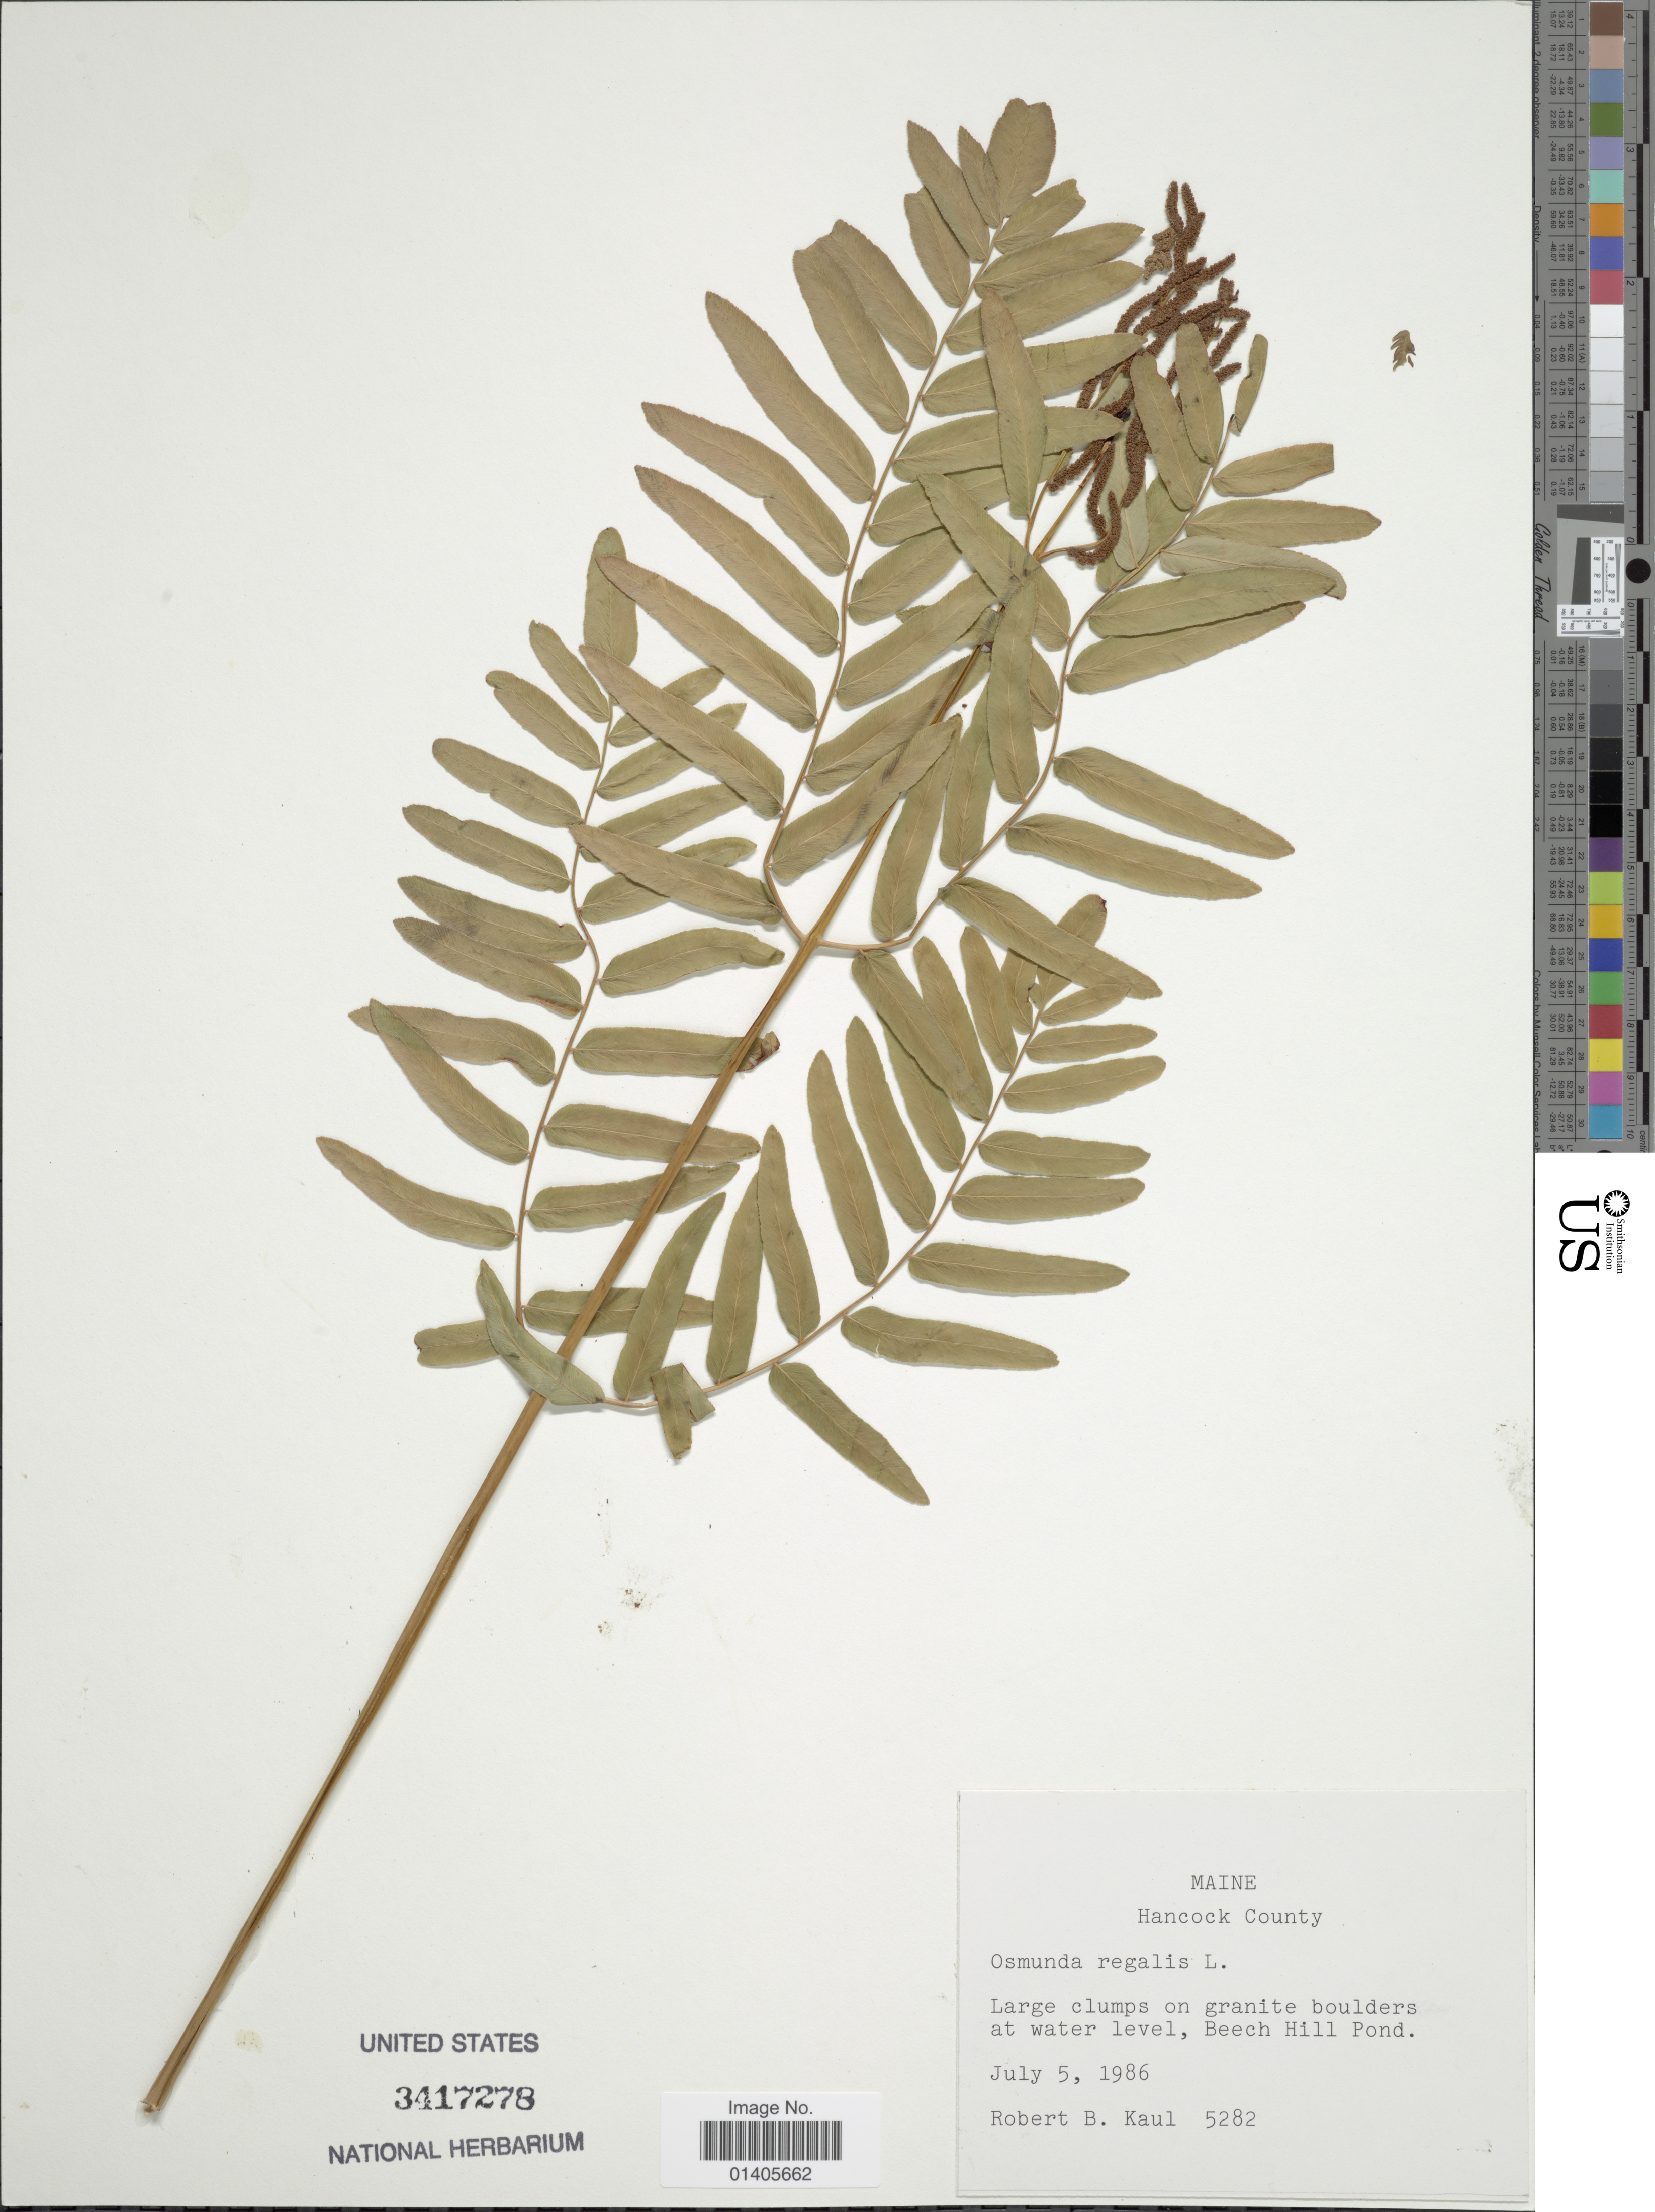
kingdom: Plantae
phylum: Tracheophyta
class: Polypodiopsida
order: Osmundales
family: Osmundaceae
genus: Osmunda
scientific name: Osmunda regalis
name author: L.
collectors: R. Kaul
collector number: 5282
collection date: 1986-07-05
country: United States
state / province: Maine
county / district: Hancock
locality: large clumps on granite boulders at water level, beech Hill Pond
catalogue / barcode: US 3417278